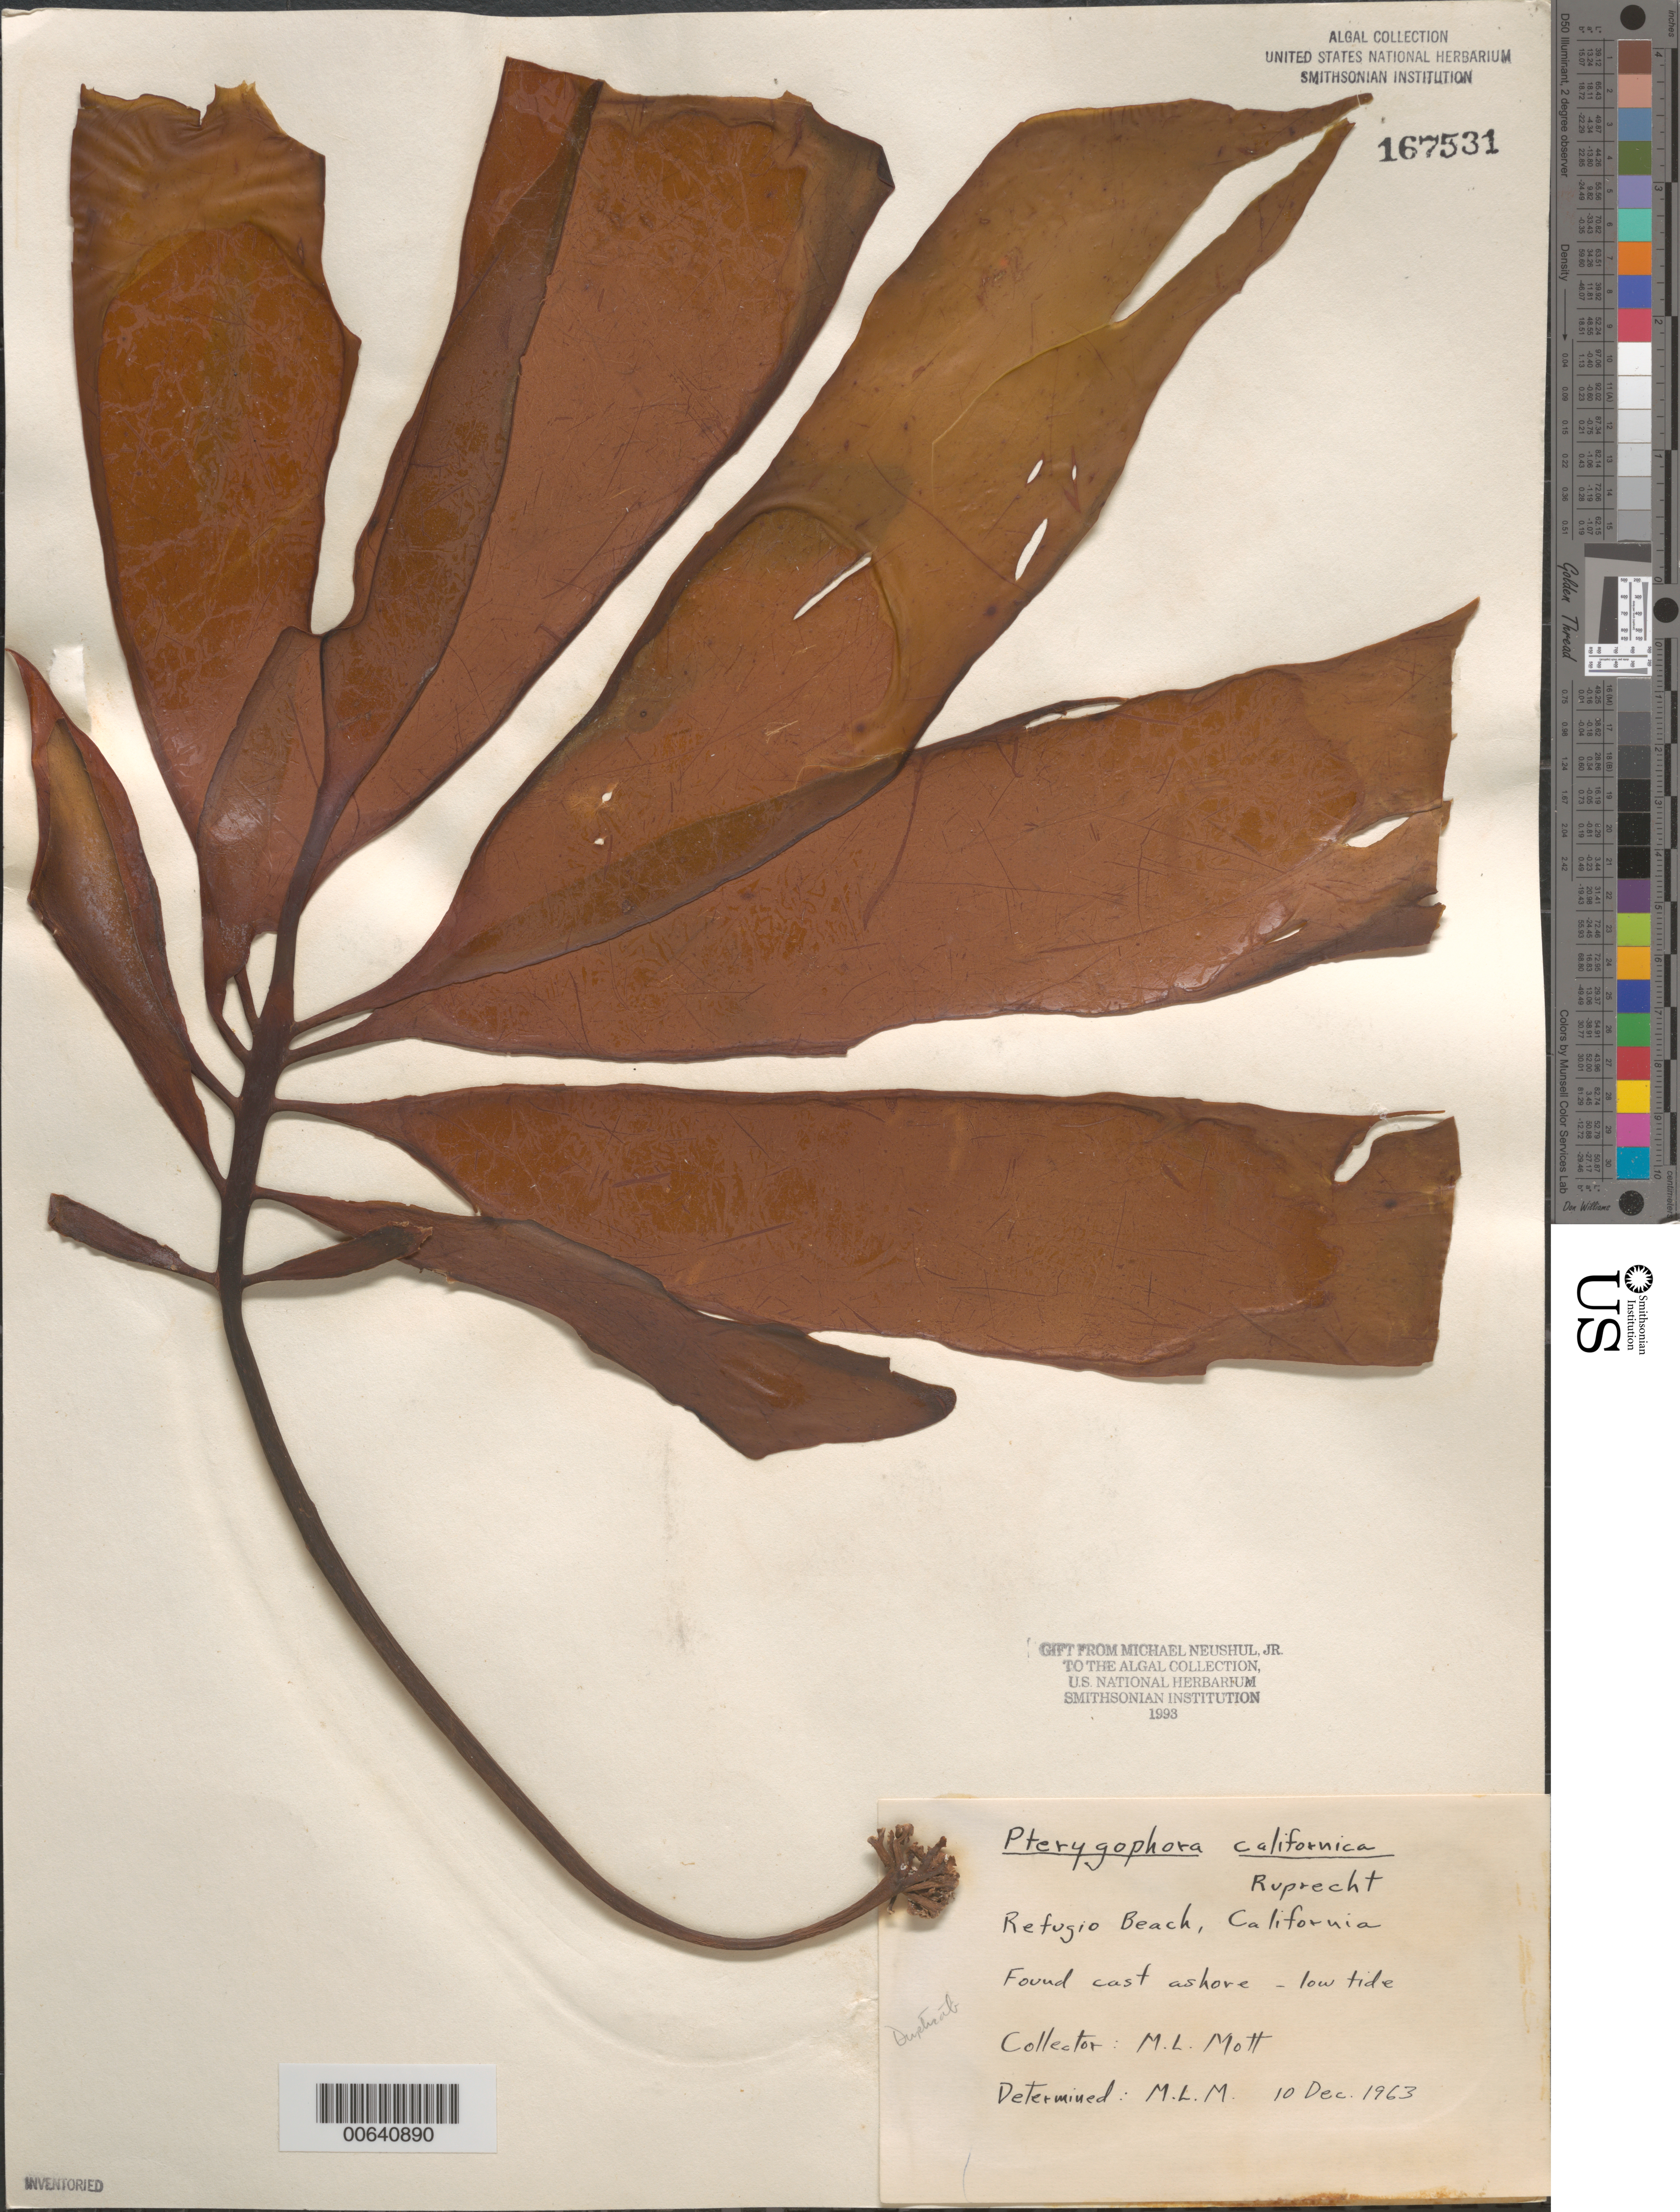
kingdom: Chromista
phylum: Ochrophyta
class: Phaeophyceae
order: Laminariales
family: Alariaceae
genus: Pterygophora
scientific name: Pterygophora californica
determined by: Mott, M. L.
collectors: M. Mott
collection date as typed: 10 Dec 1963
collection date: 1963-12-10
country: United States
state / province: California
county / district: Santa Barbara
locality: Refugio Beach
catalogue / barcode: US 167531